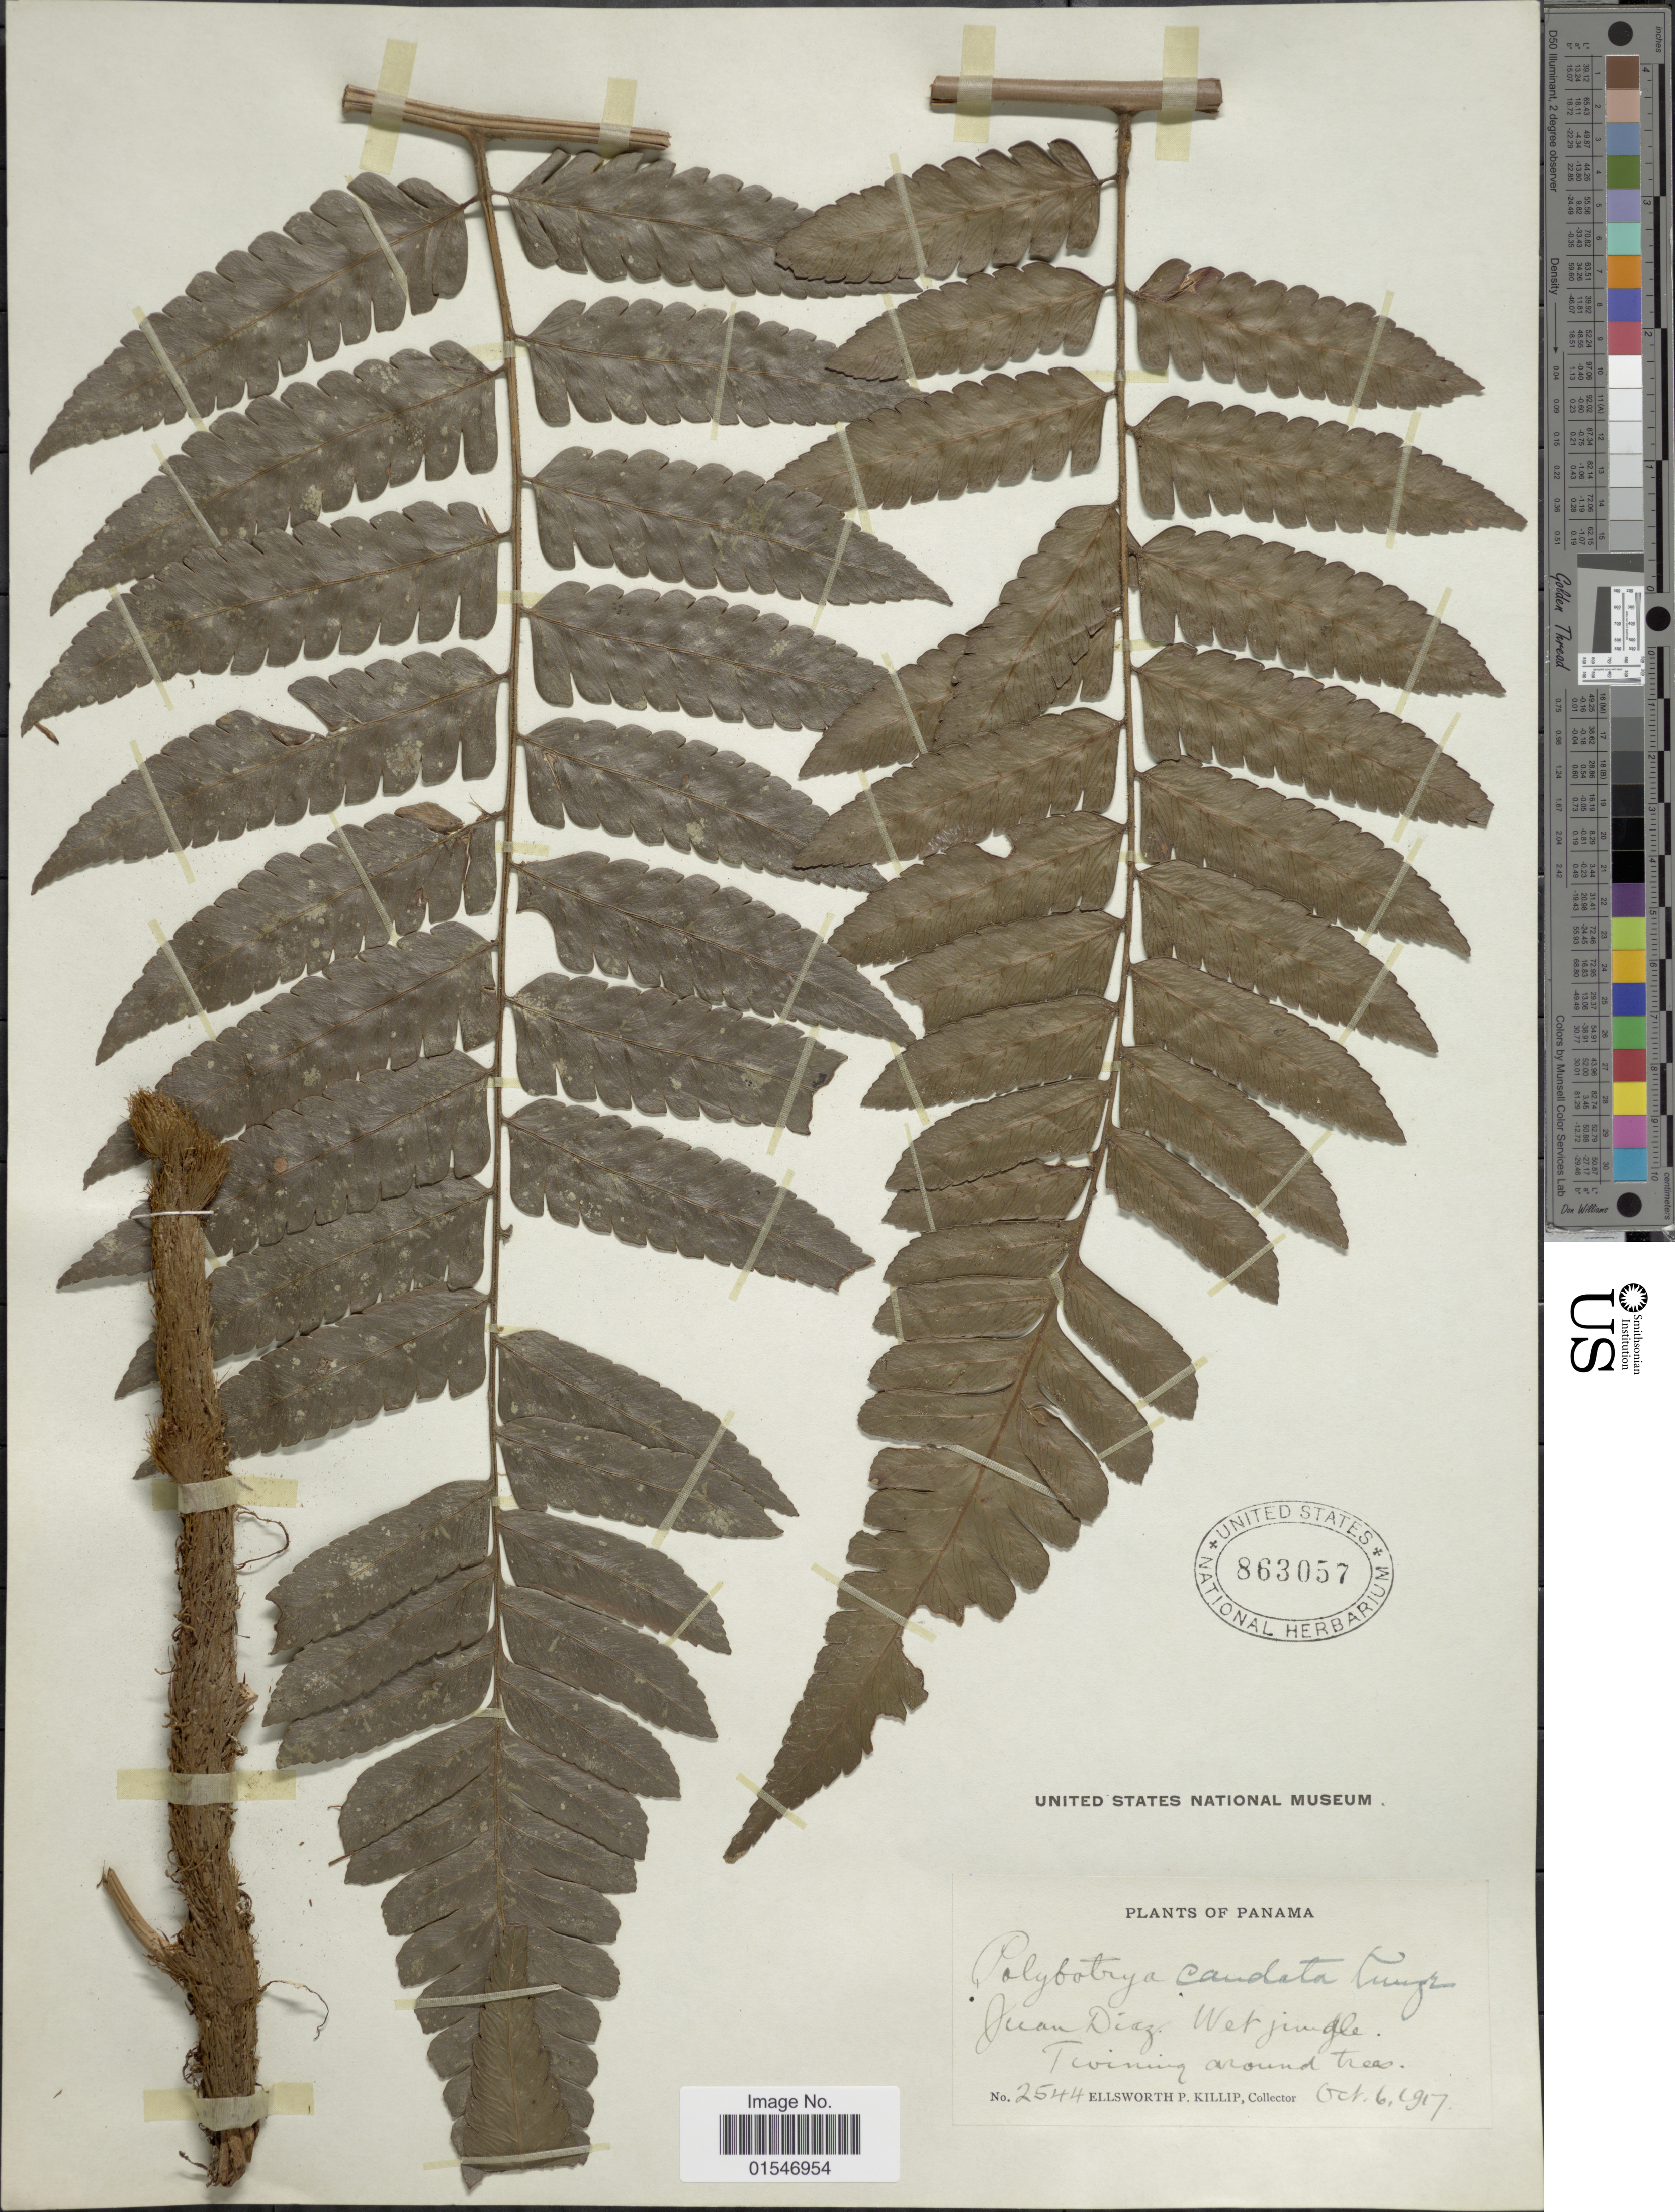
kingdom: Plantae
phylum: Tracheophyta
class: Polypodiopsida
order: Polypodiales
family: Dryopteridaceae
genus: Polybotrya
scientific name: Polybotrya caudata f. caudata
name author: Kunze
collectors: E. P. Killip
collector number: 2544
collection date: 1917-10-06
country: Panama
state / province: Panamá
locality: Panama, Juan Diaz.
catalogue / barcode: US 863057